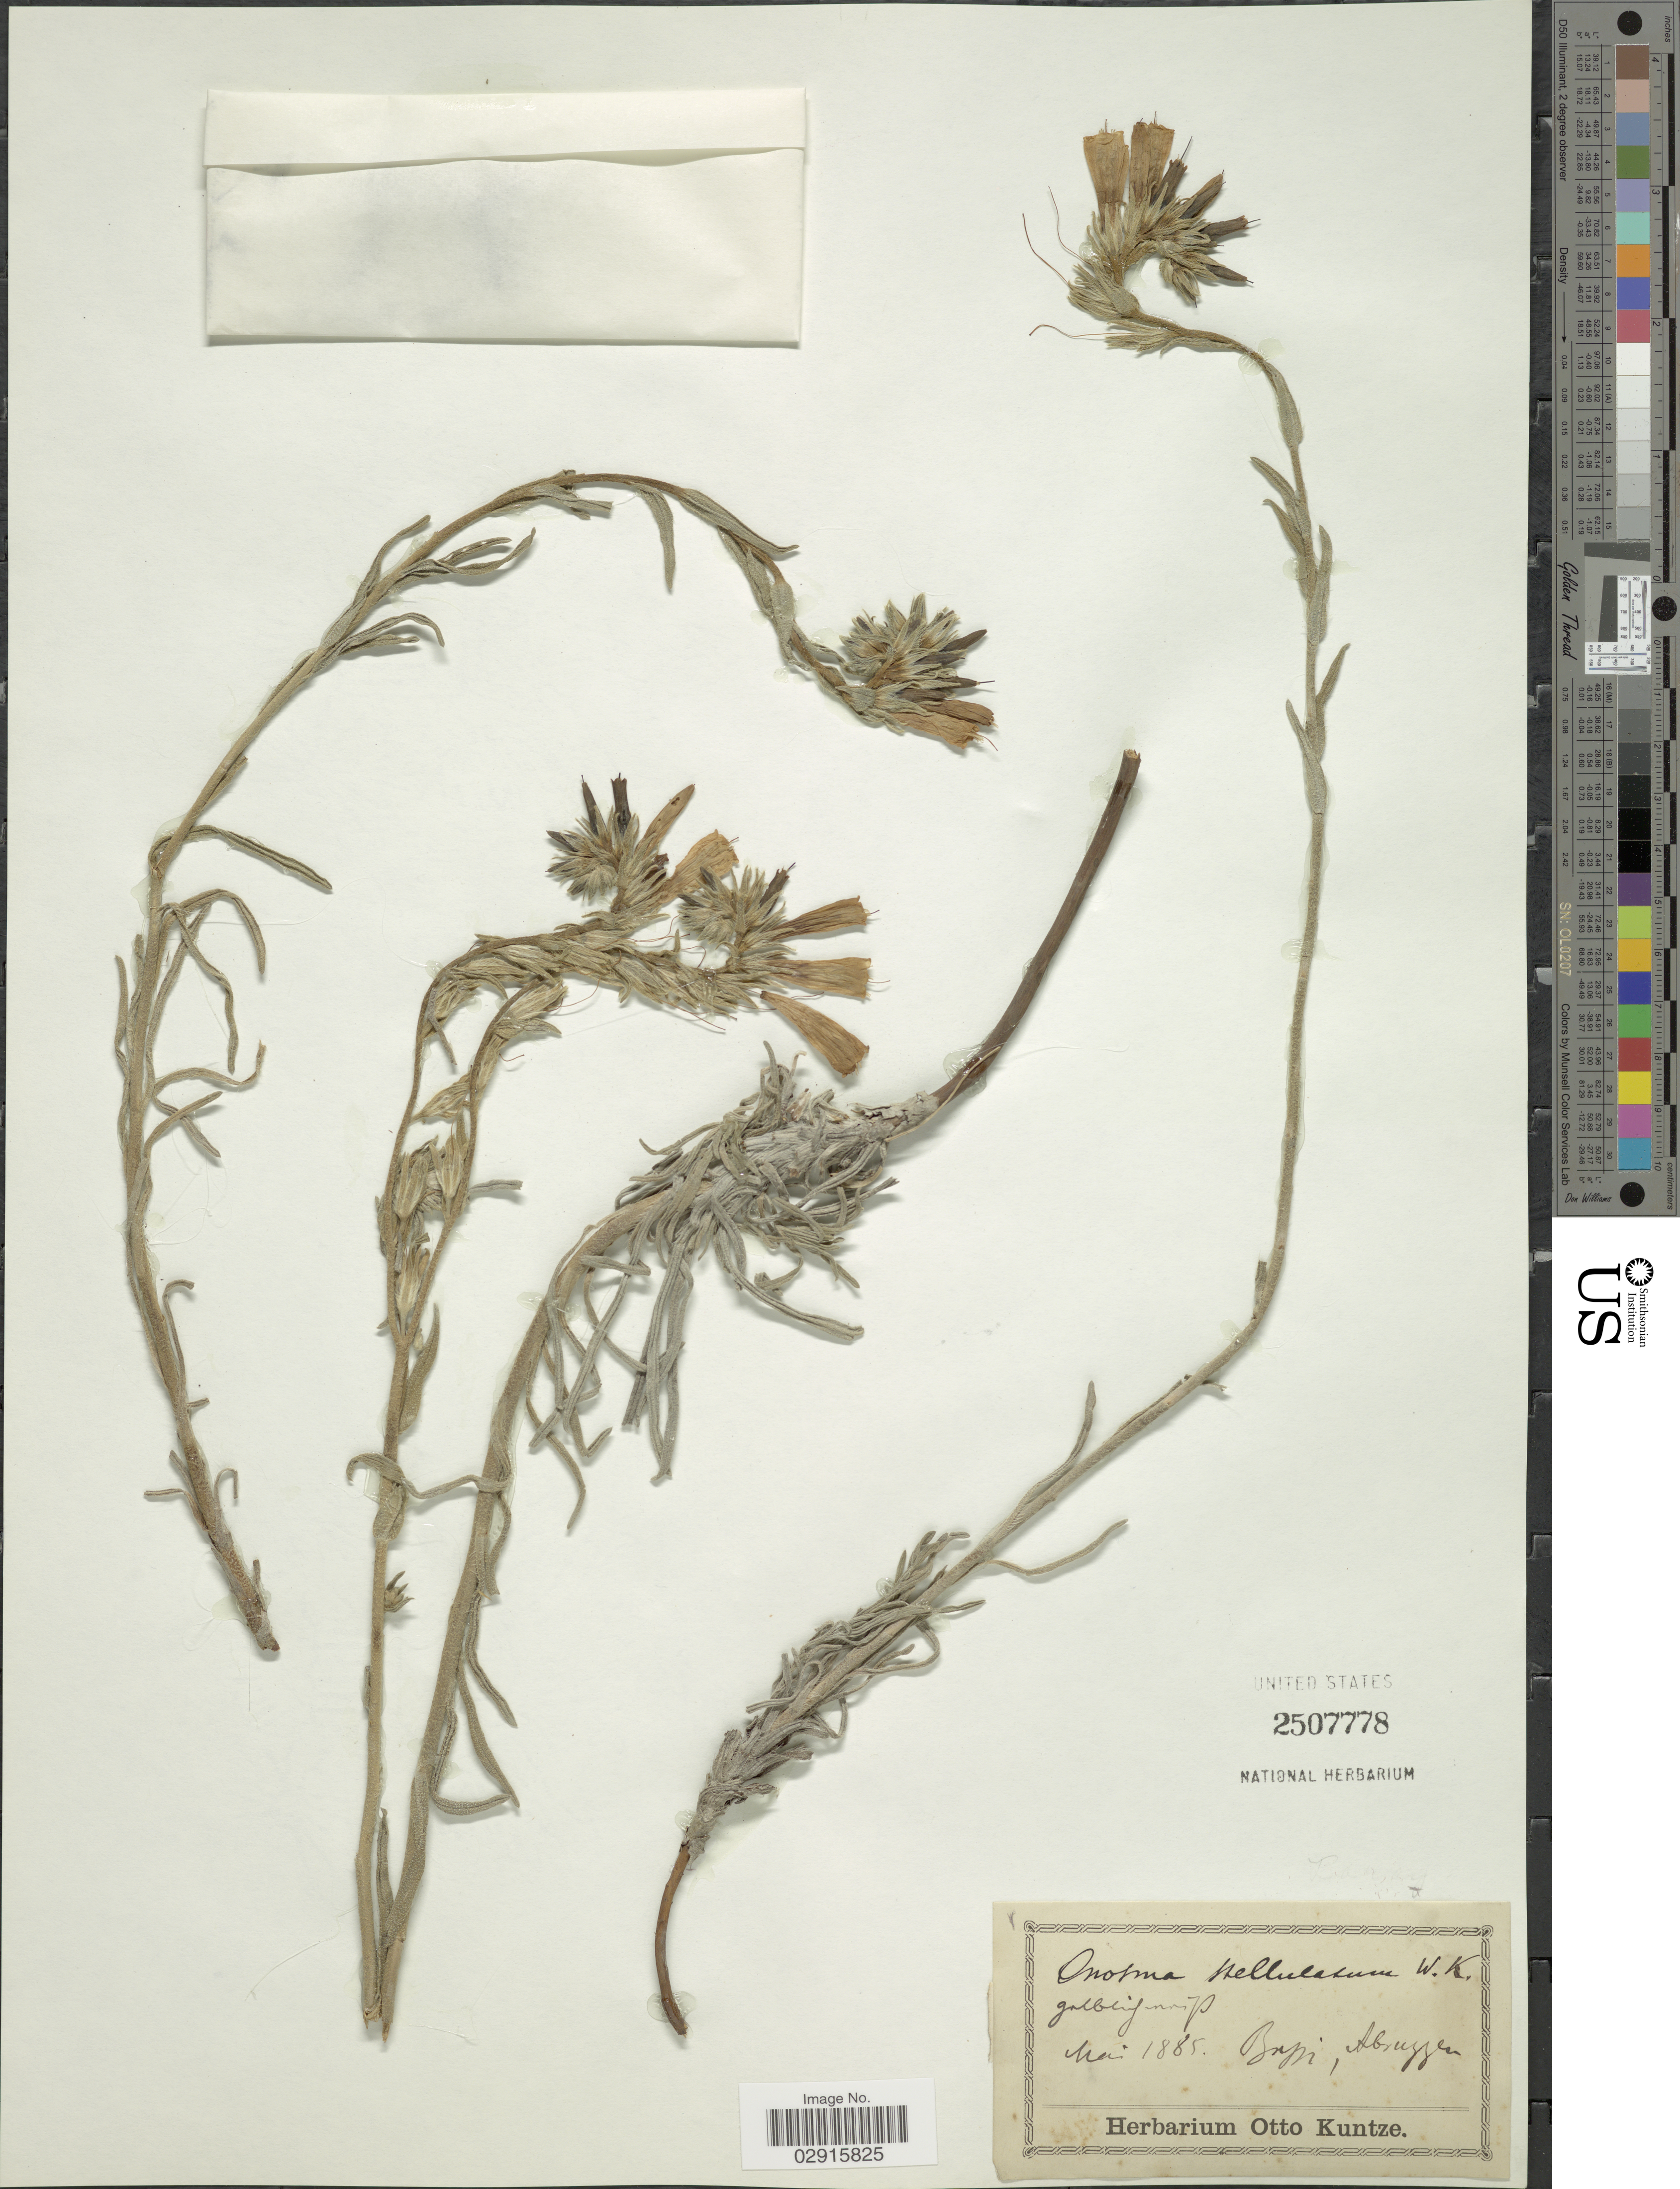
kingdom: Plantae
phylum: Tracheophyta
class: Magnoliopsida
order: Boraginales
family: Boraginaceae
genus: Onosma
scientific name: Onosma stellulata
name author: Waldst. & Kit.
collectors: ex herb. Otto Kuntze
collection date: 1885-05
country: Italy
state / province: Abruzzo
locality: Bussi, Abruzzen.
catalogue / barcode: US 2507778